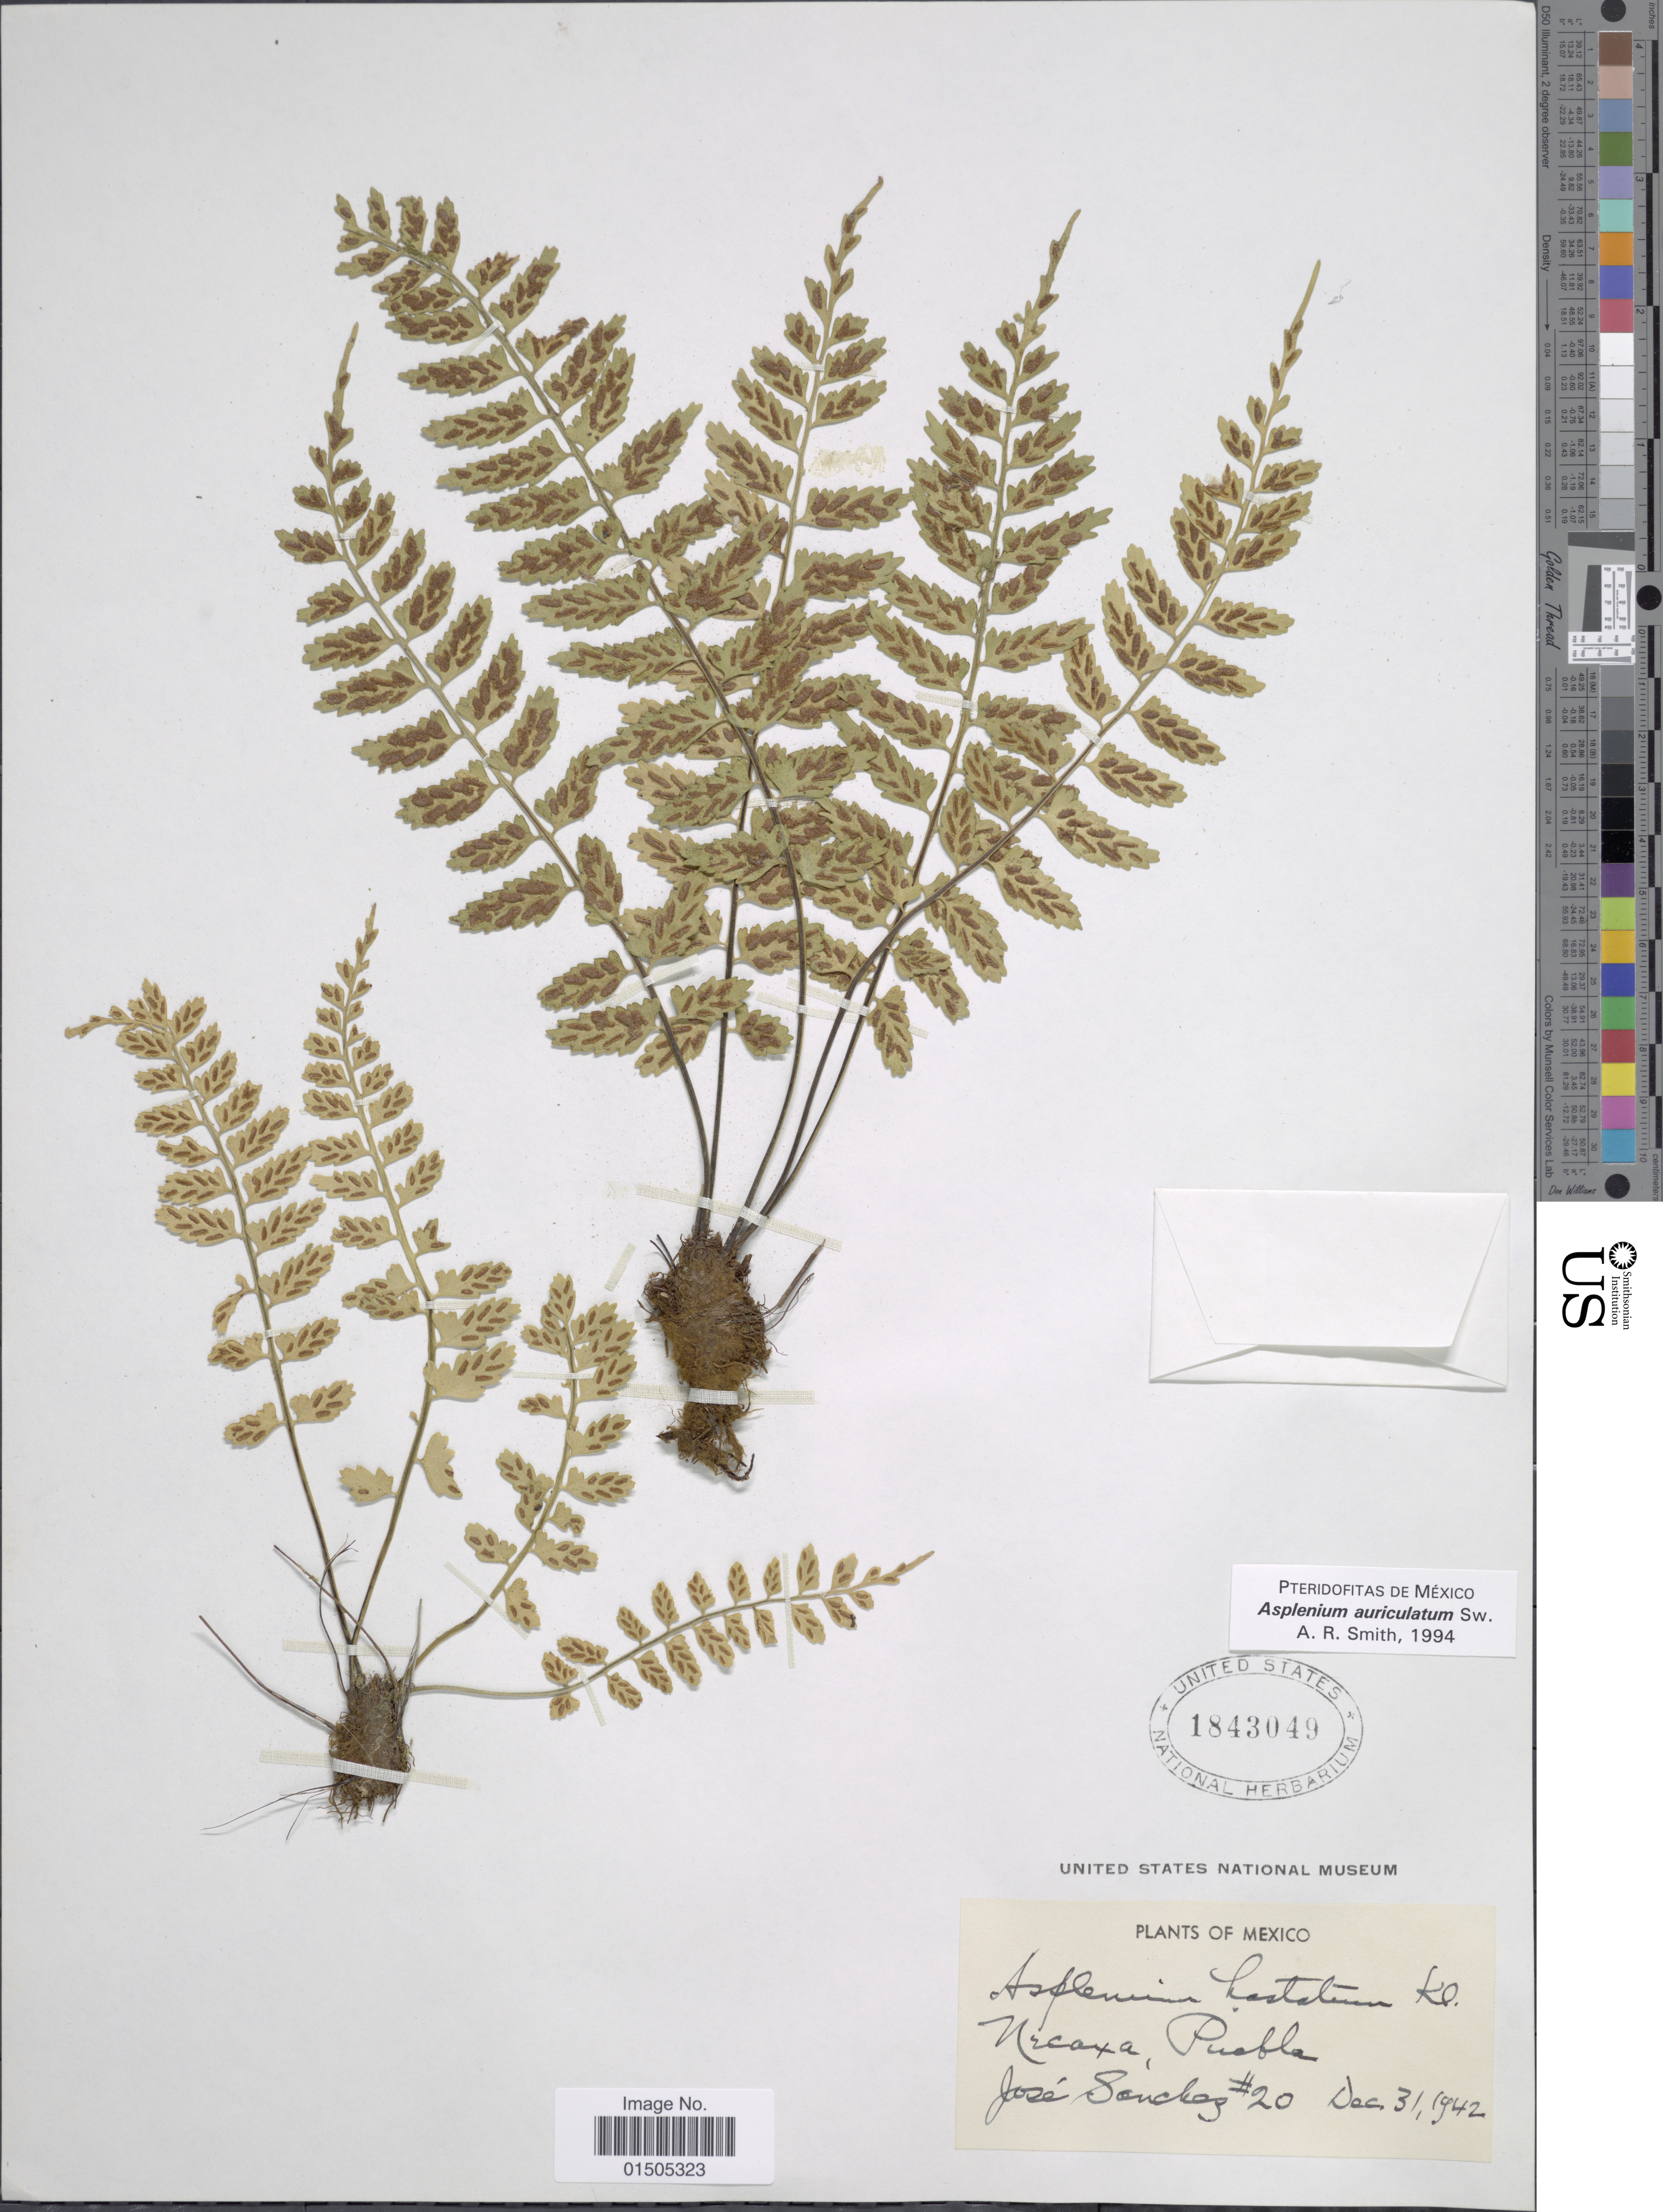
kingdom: Plantae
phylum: Tracheophyta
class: Polypodiopsida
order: Polypodiales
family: Aspleniaceae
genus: Asplenium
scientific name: Asplenium auriculatum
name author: Sw.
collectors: J. Sánchez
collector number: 20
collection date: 1942-12-31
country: Mexico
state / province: Puebla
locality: Necaxa.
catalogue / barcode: US 1843049